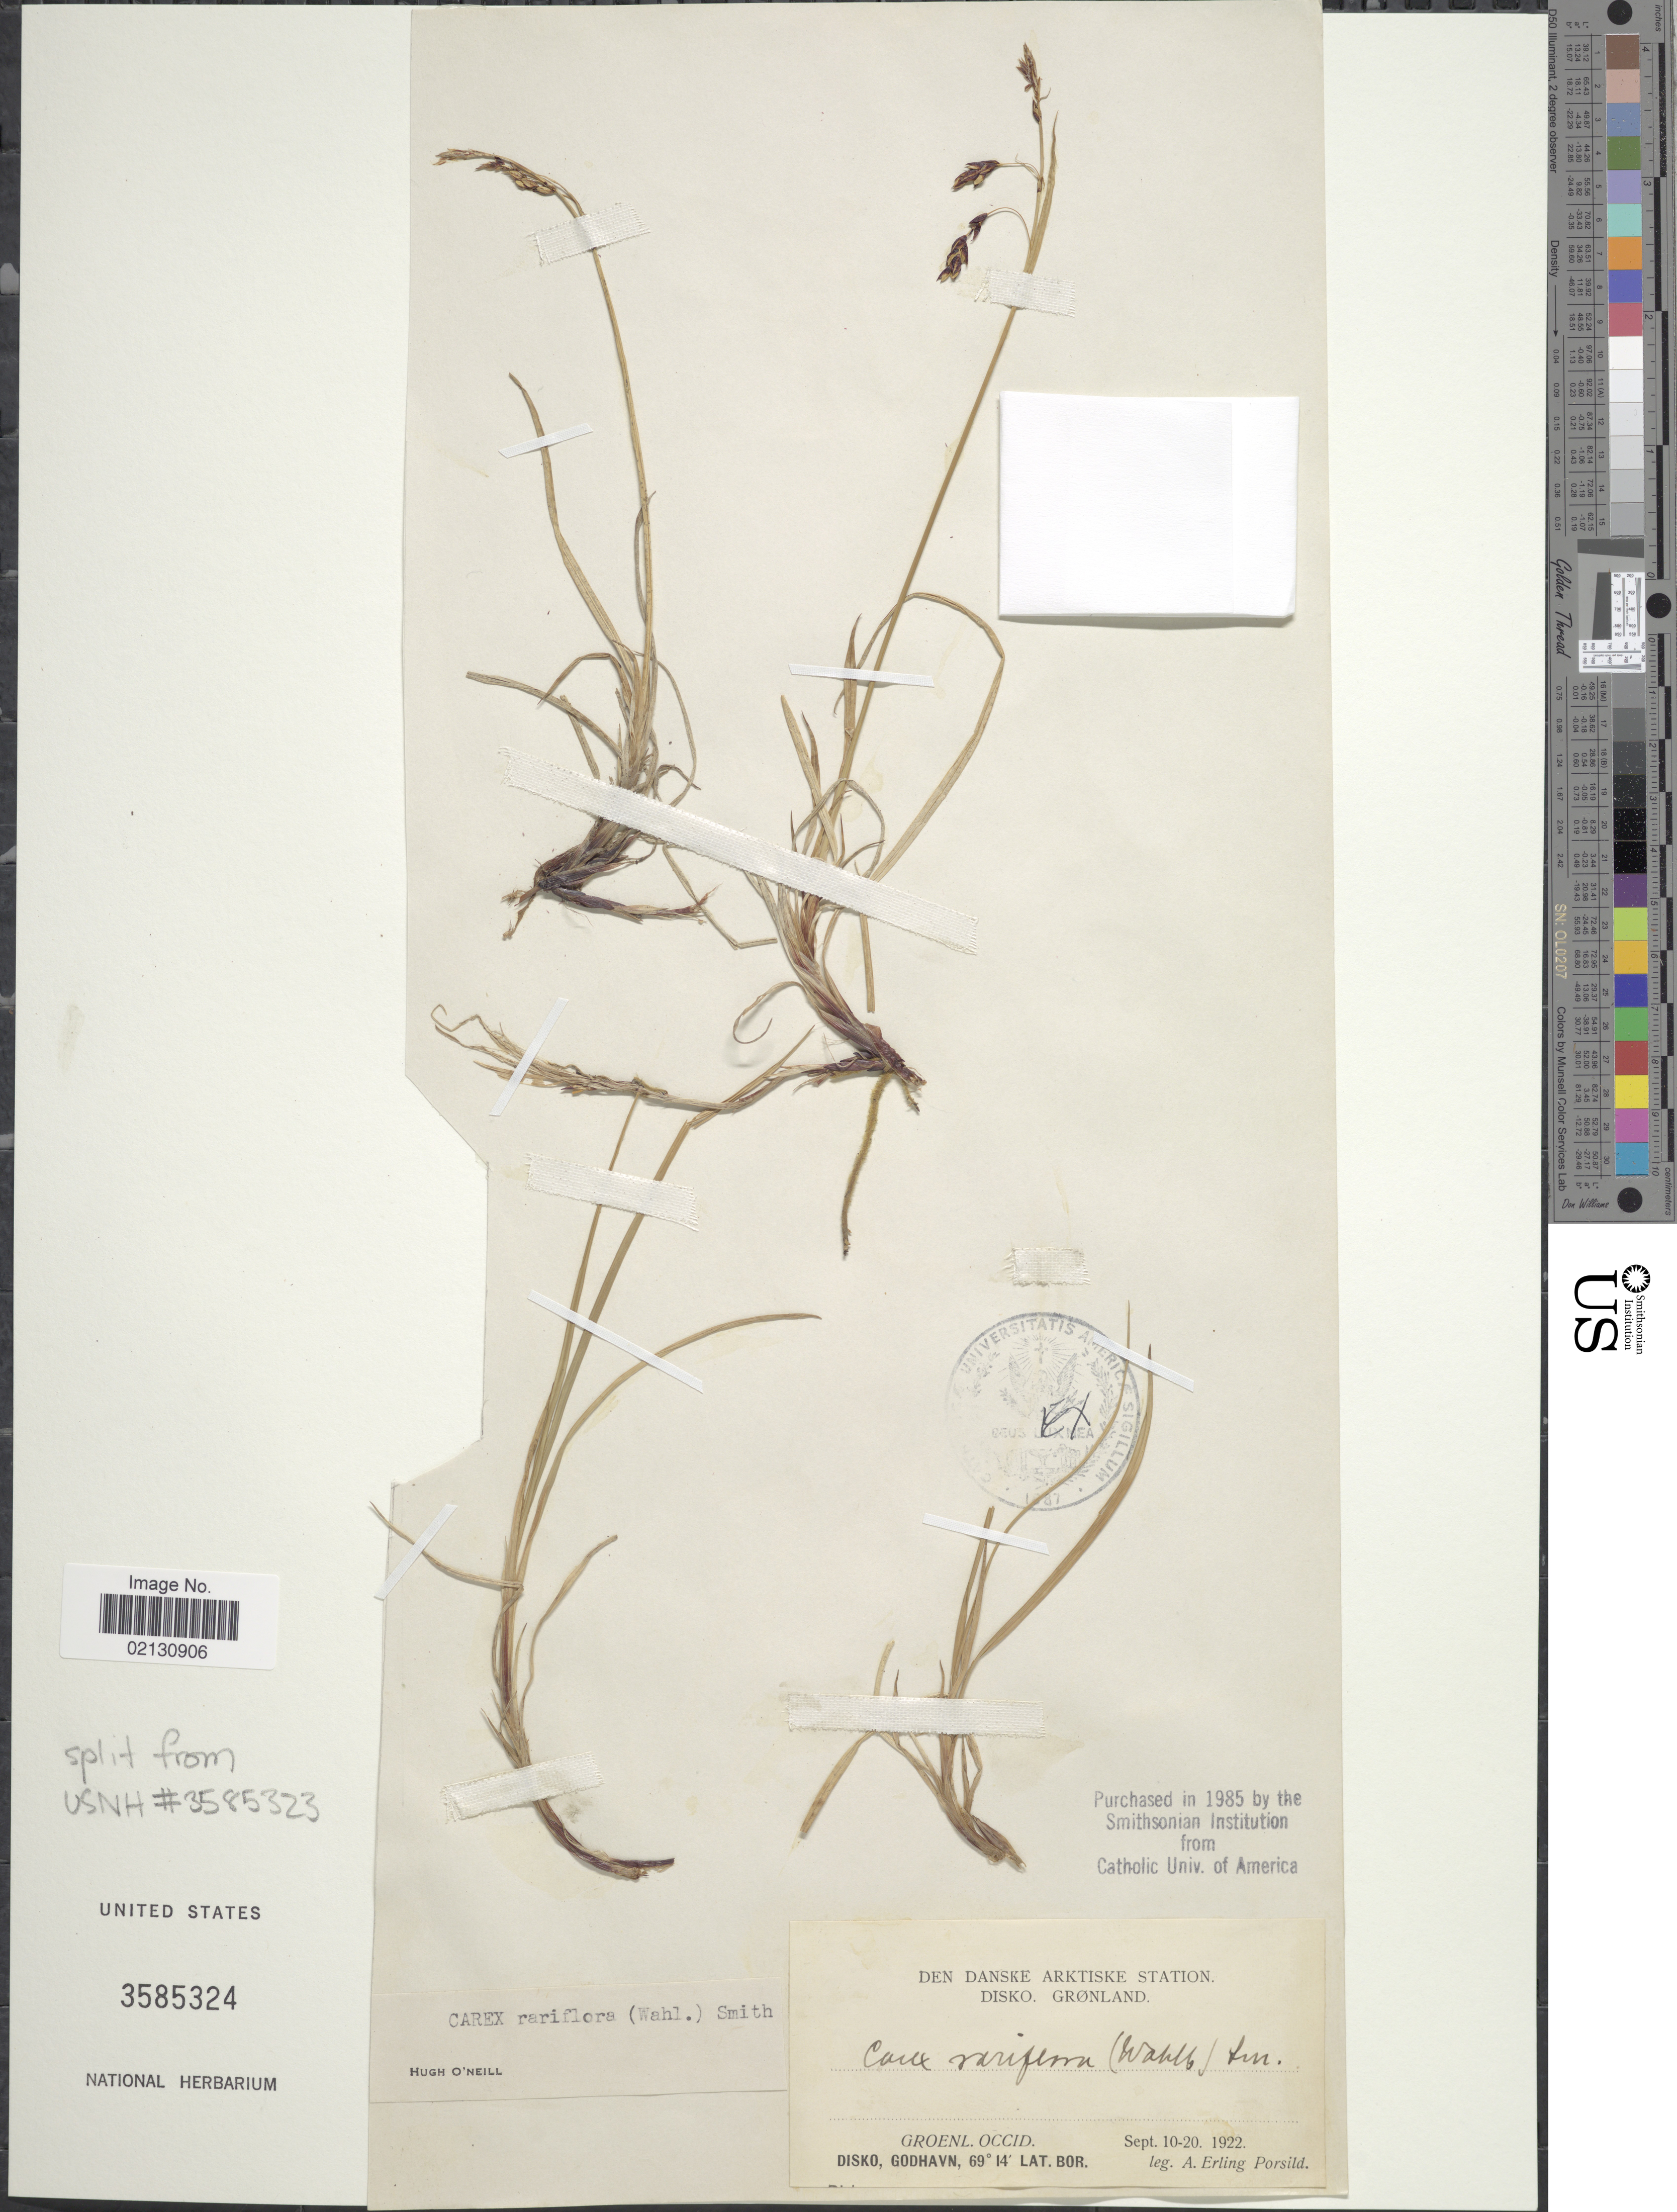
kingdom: Plantae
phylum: Tracheophyta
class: Liliopsida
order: Poales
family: Cyperaceae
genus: Carex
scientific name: Carex rariflora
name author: (Wahlenb.) Sm.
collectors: A. E. Porsild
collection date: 1922-09-10/1922-09-20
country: Greenland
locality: Groenl. occid. Disko, Godhavn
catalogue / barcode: US 3585324